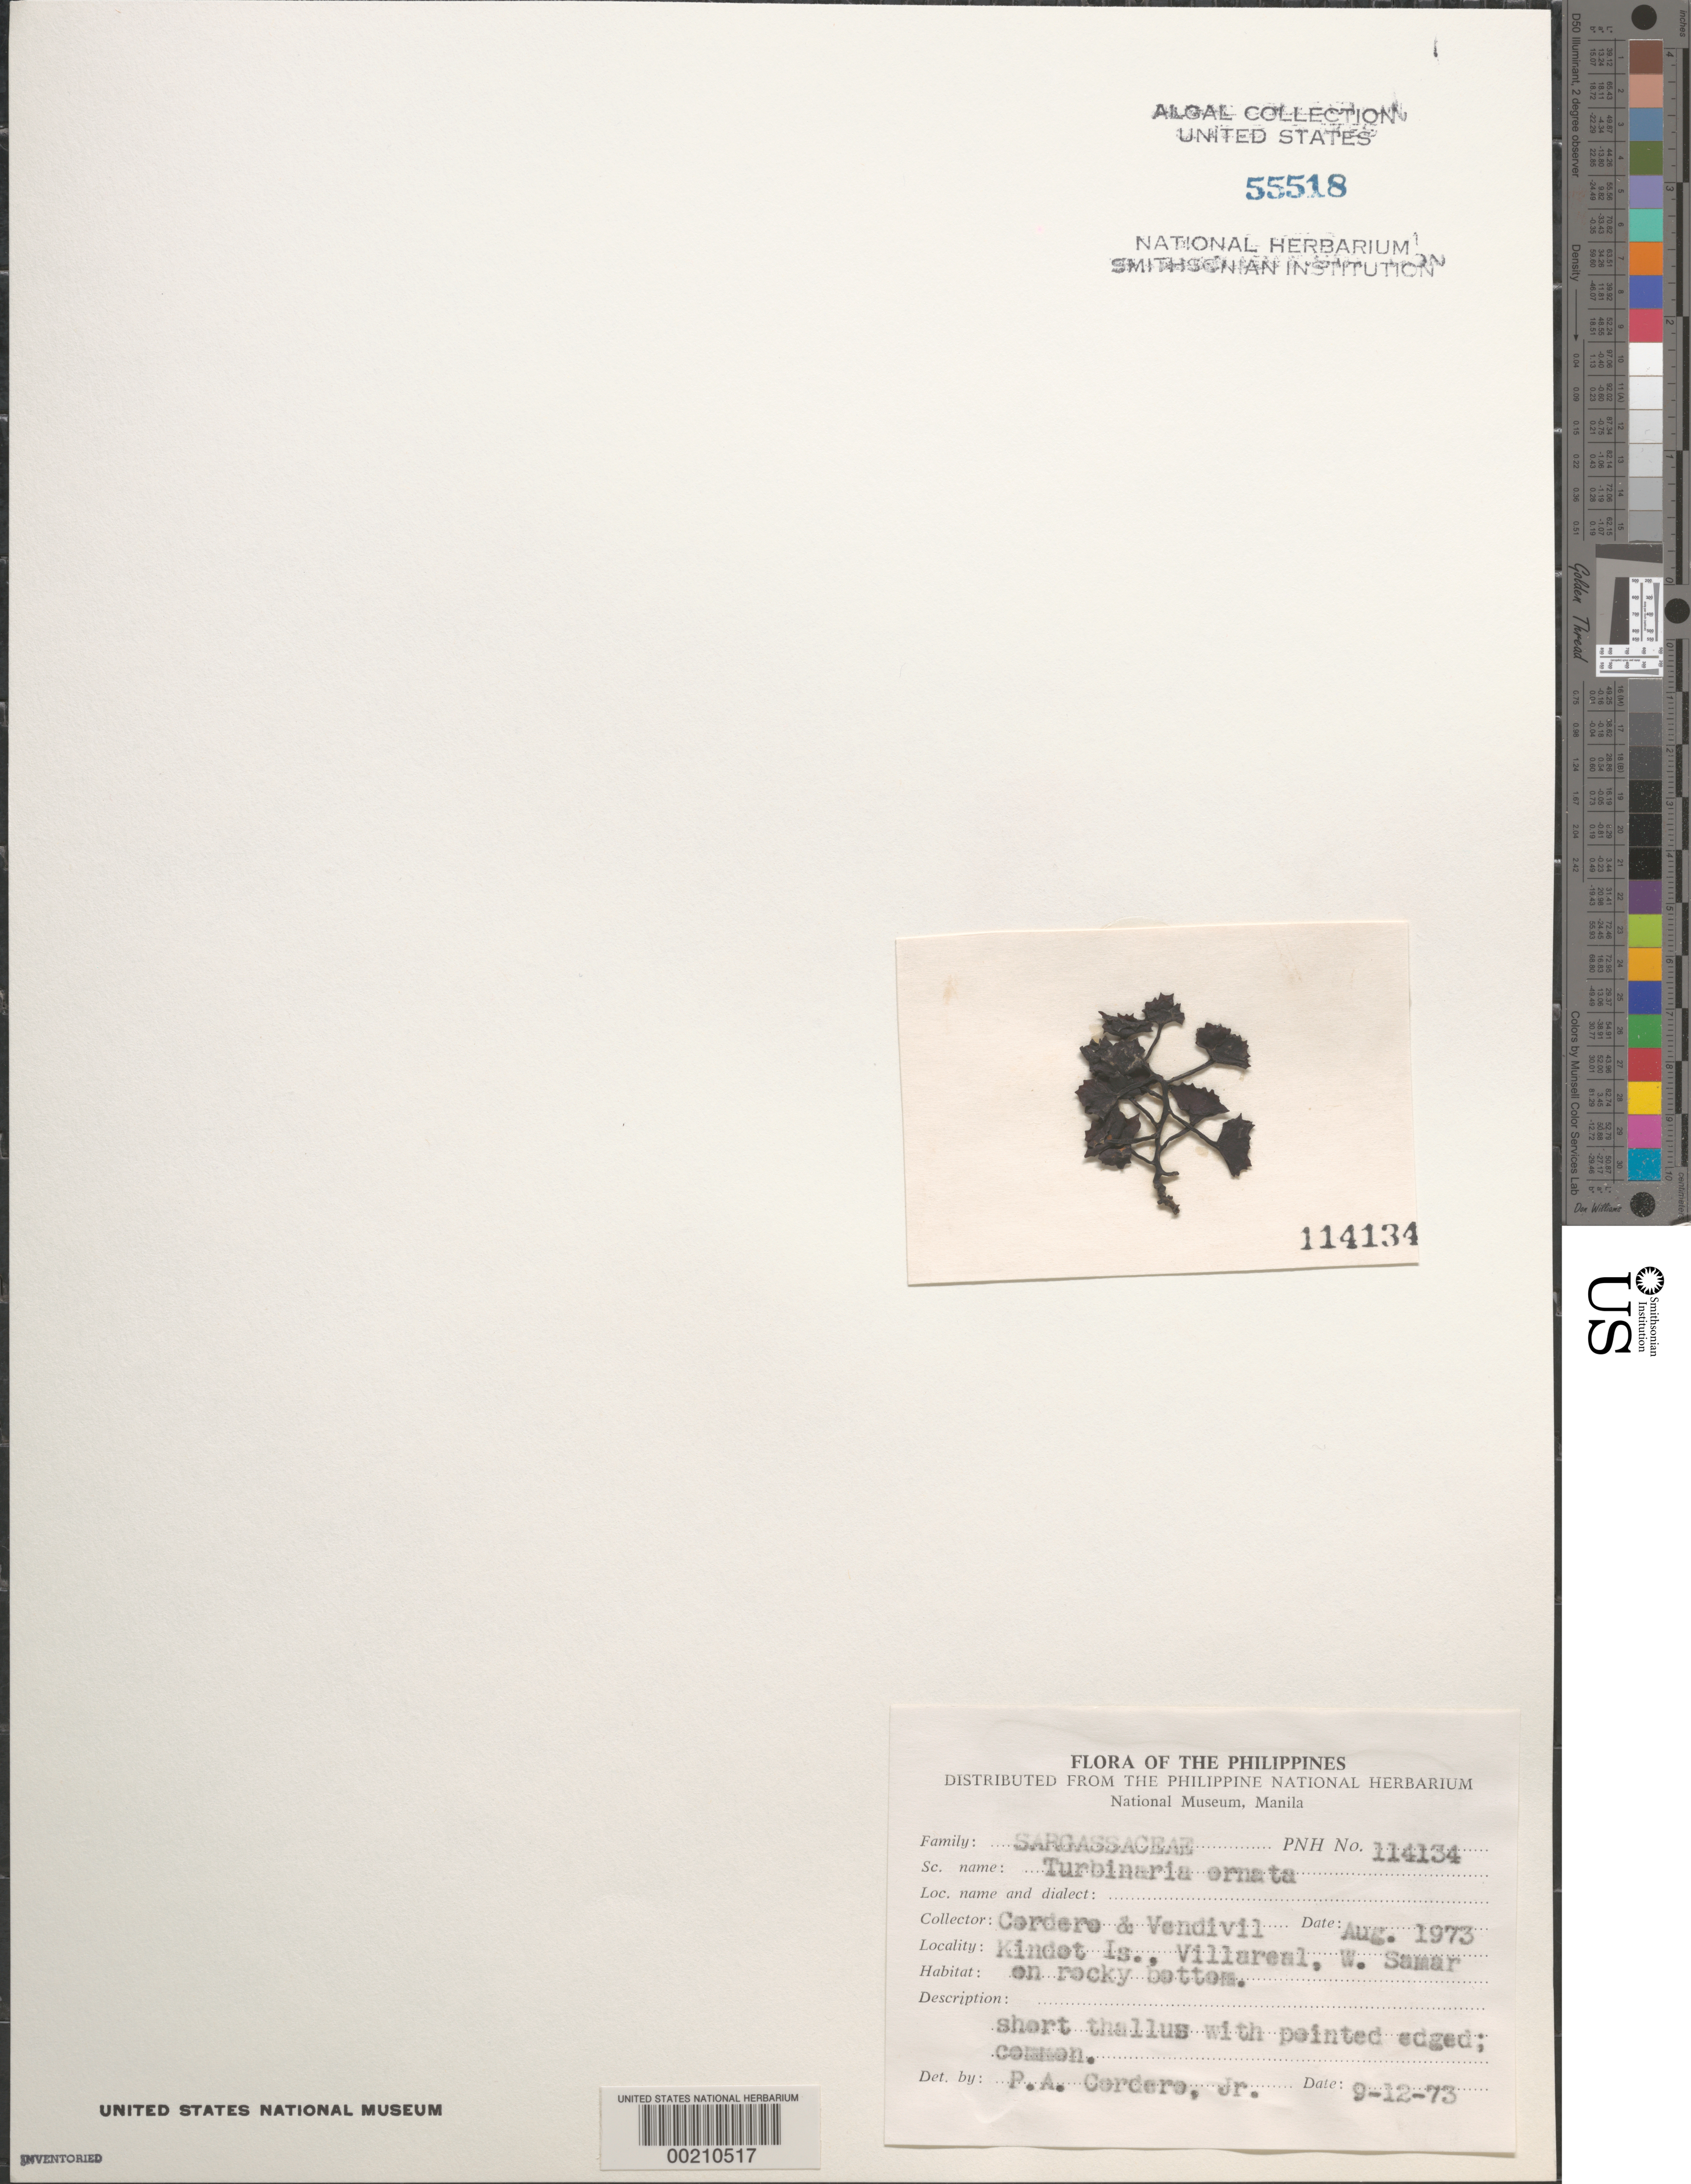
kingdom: Chromista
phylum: Ochrophyta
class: Phaeophyceae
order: Fucales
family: Sargassaceae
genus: Turbinaria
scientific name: Turbinaria ornata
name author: (Turner) J. Agardh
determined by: Cordero, P. A., Jr.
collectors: P. A. Cordero & W. Vendivil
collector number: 114134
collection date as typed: Aug 1973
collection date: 1973-08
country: Philippines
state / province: Eastern Visayas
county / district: Western Samar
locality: Kindot island, villareal, west samar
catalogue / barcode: US 55518